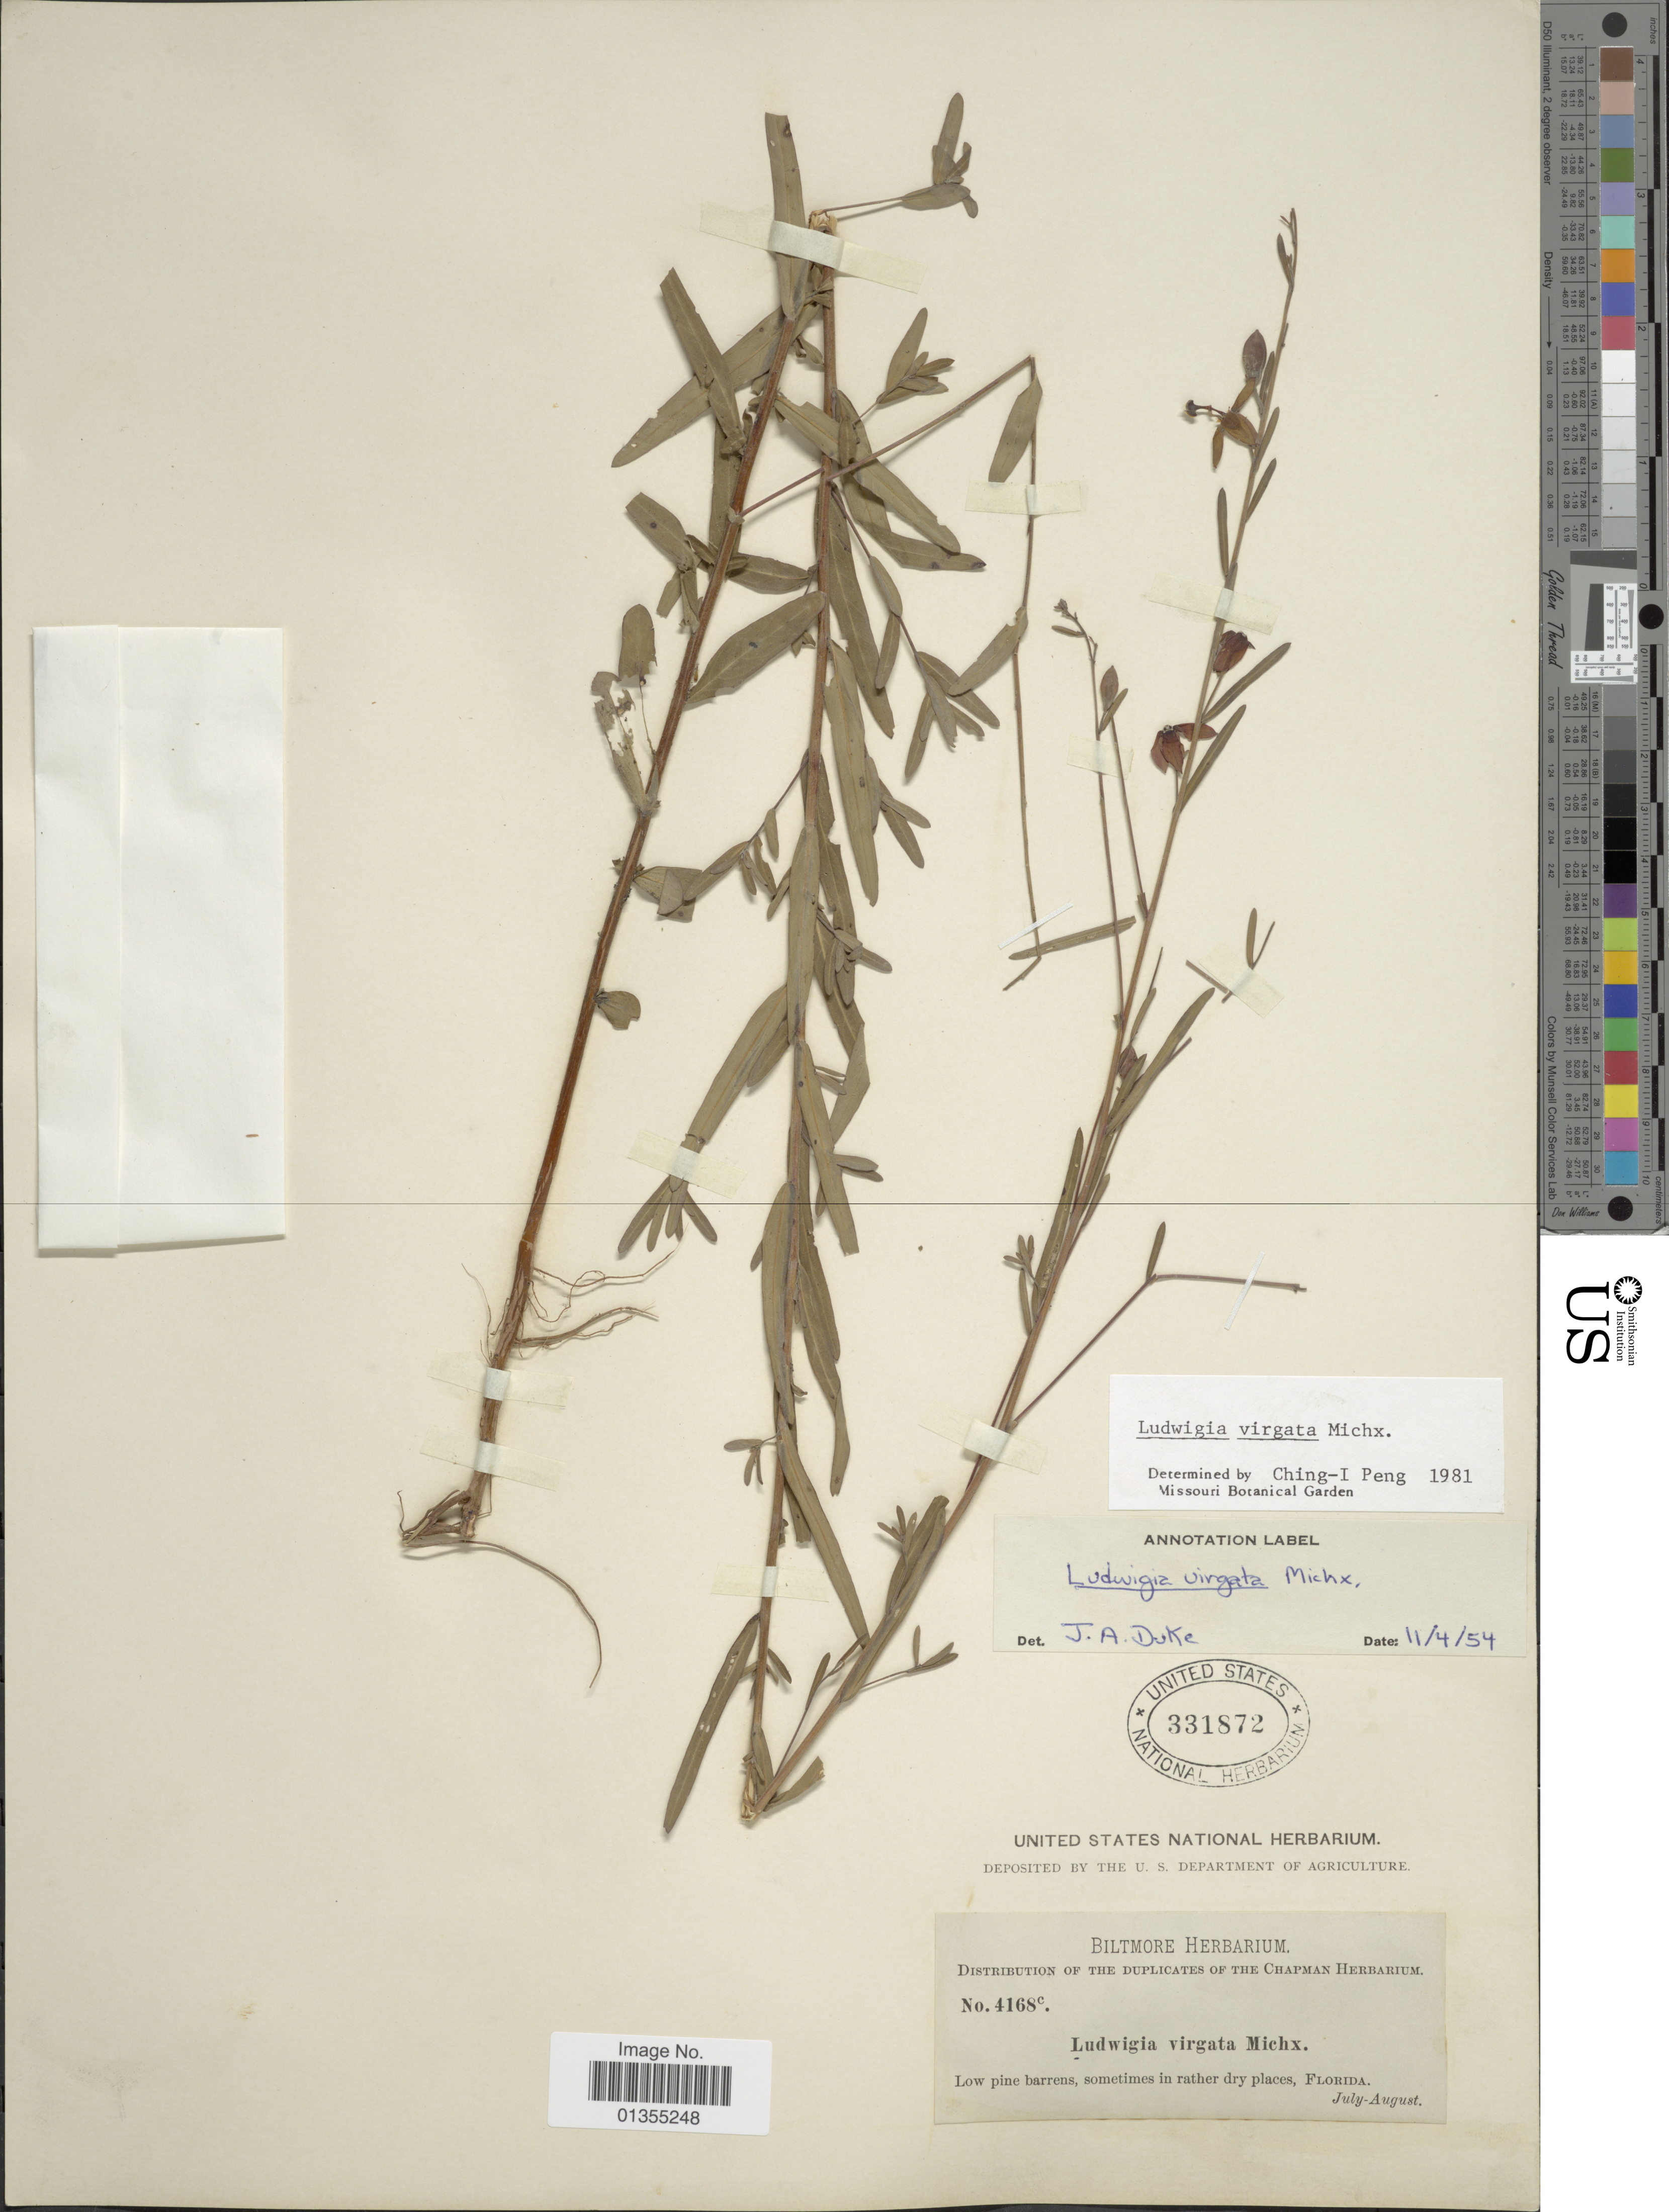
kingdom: Plantae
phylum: Tracheophyta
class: Magnoliopsida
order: Myrtales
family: Onagraceae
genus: Ludwigia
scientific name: Ludwigia virgata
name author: Michx.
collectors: ex herb. Biltmore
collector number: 4168c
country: United States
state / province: Florida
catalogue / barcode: US 331872